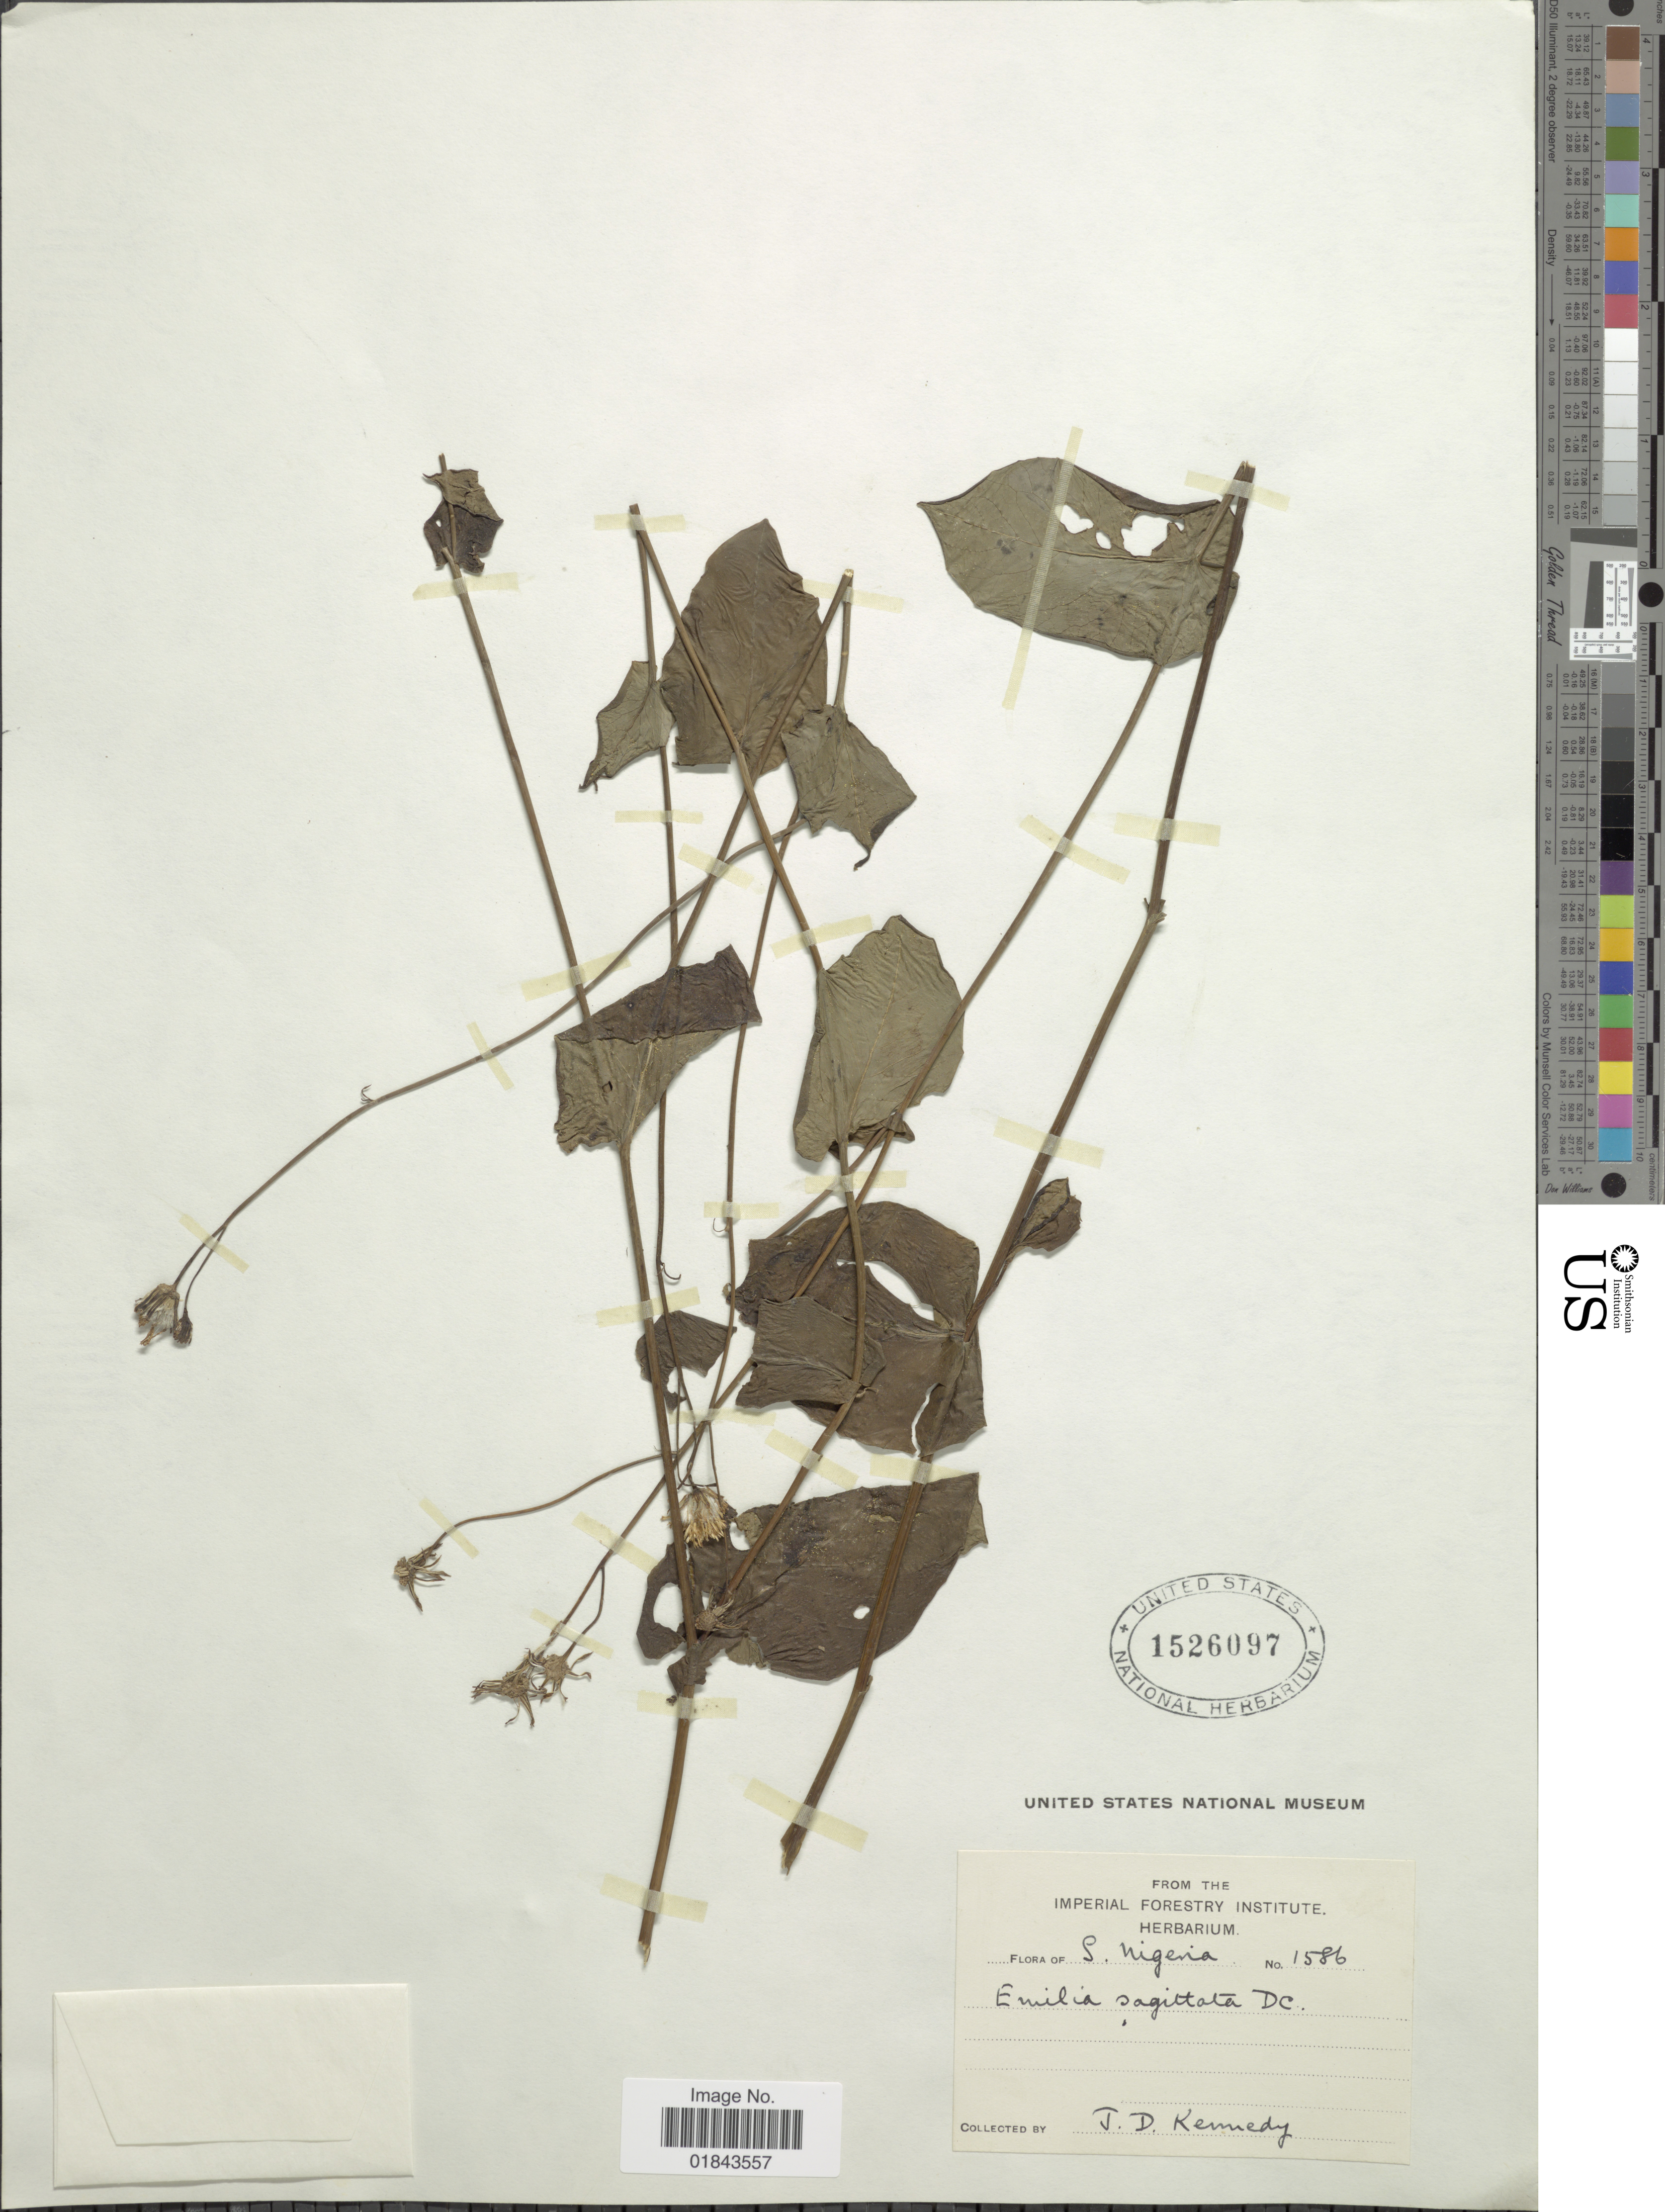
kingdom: Plantae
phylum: Tracheophyta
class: Magnoliopsida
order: Asterales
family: Asteraceae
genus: Emilia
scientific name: Emilia sagittata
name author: (Vahl) DC.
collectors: J. D. Kennedy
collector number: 1586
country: Nigeria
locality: S. Nigeria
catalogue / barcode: US 1526097